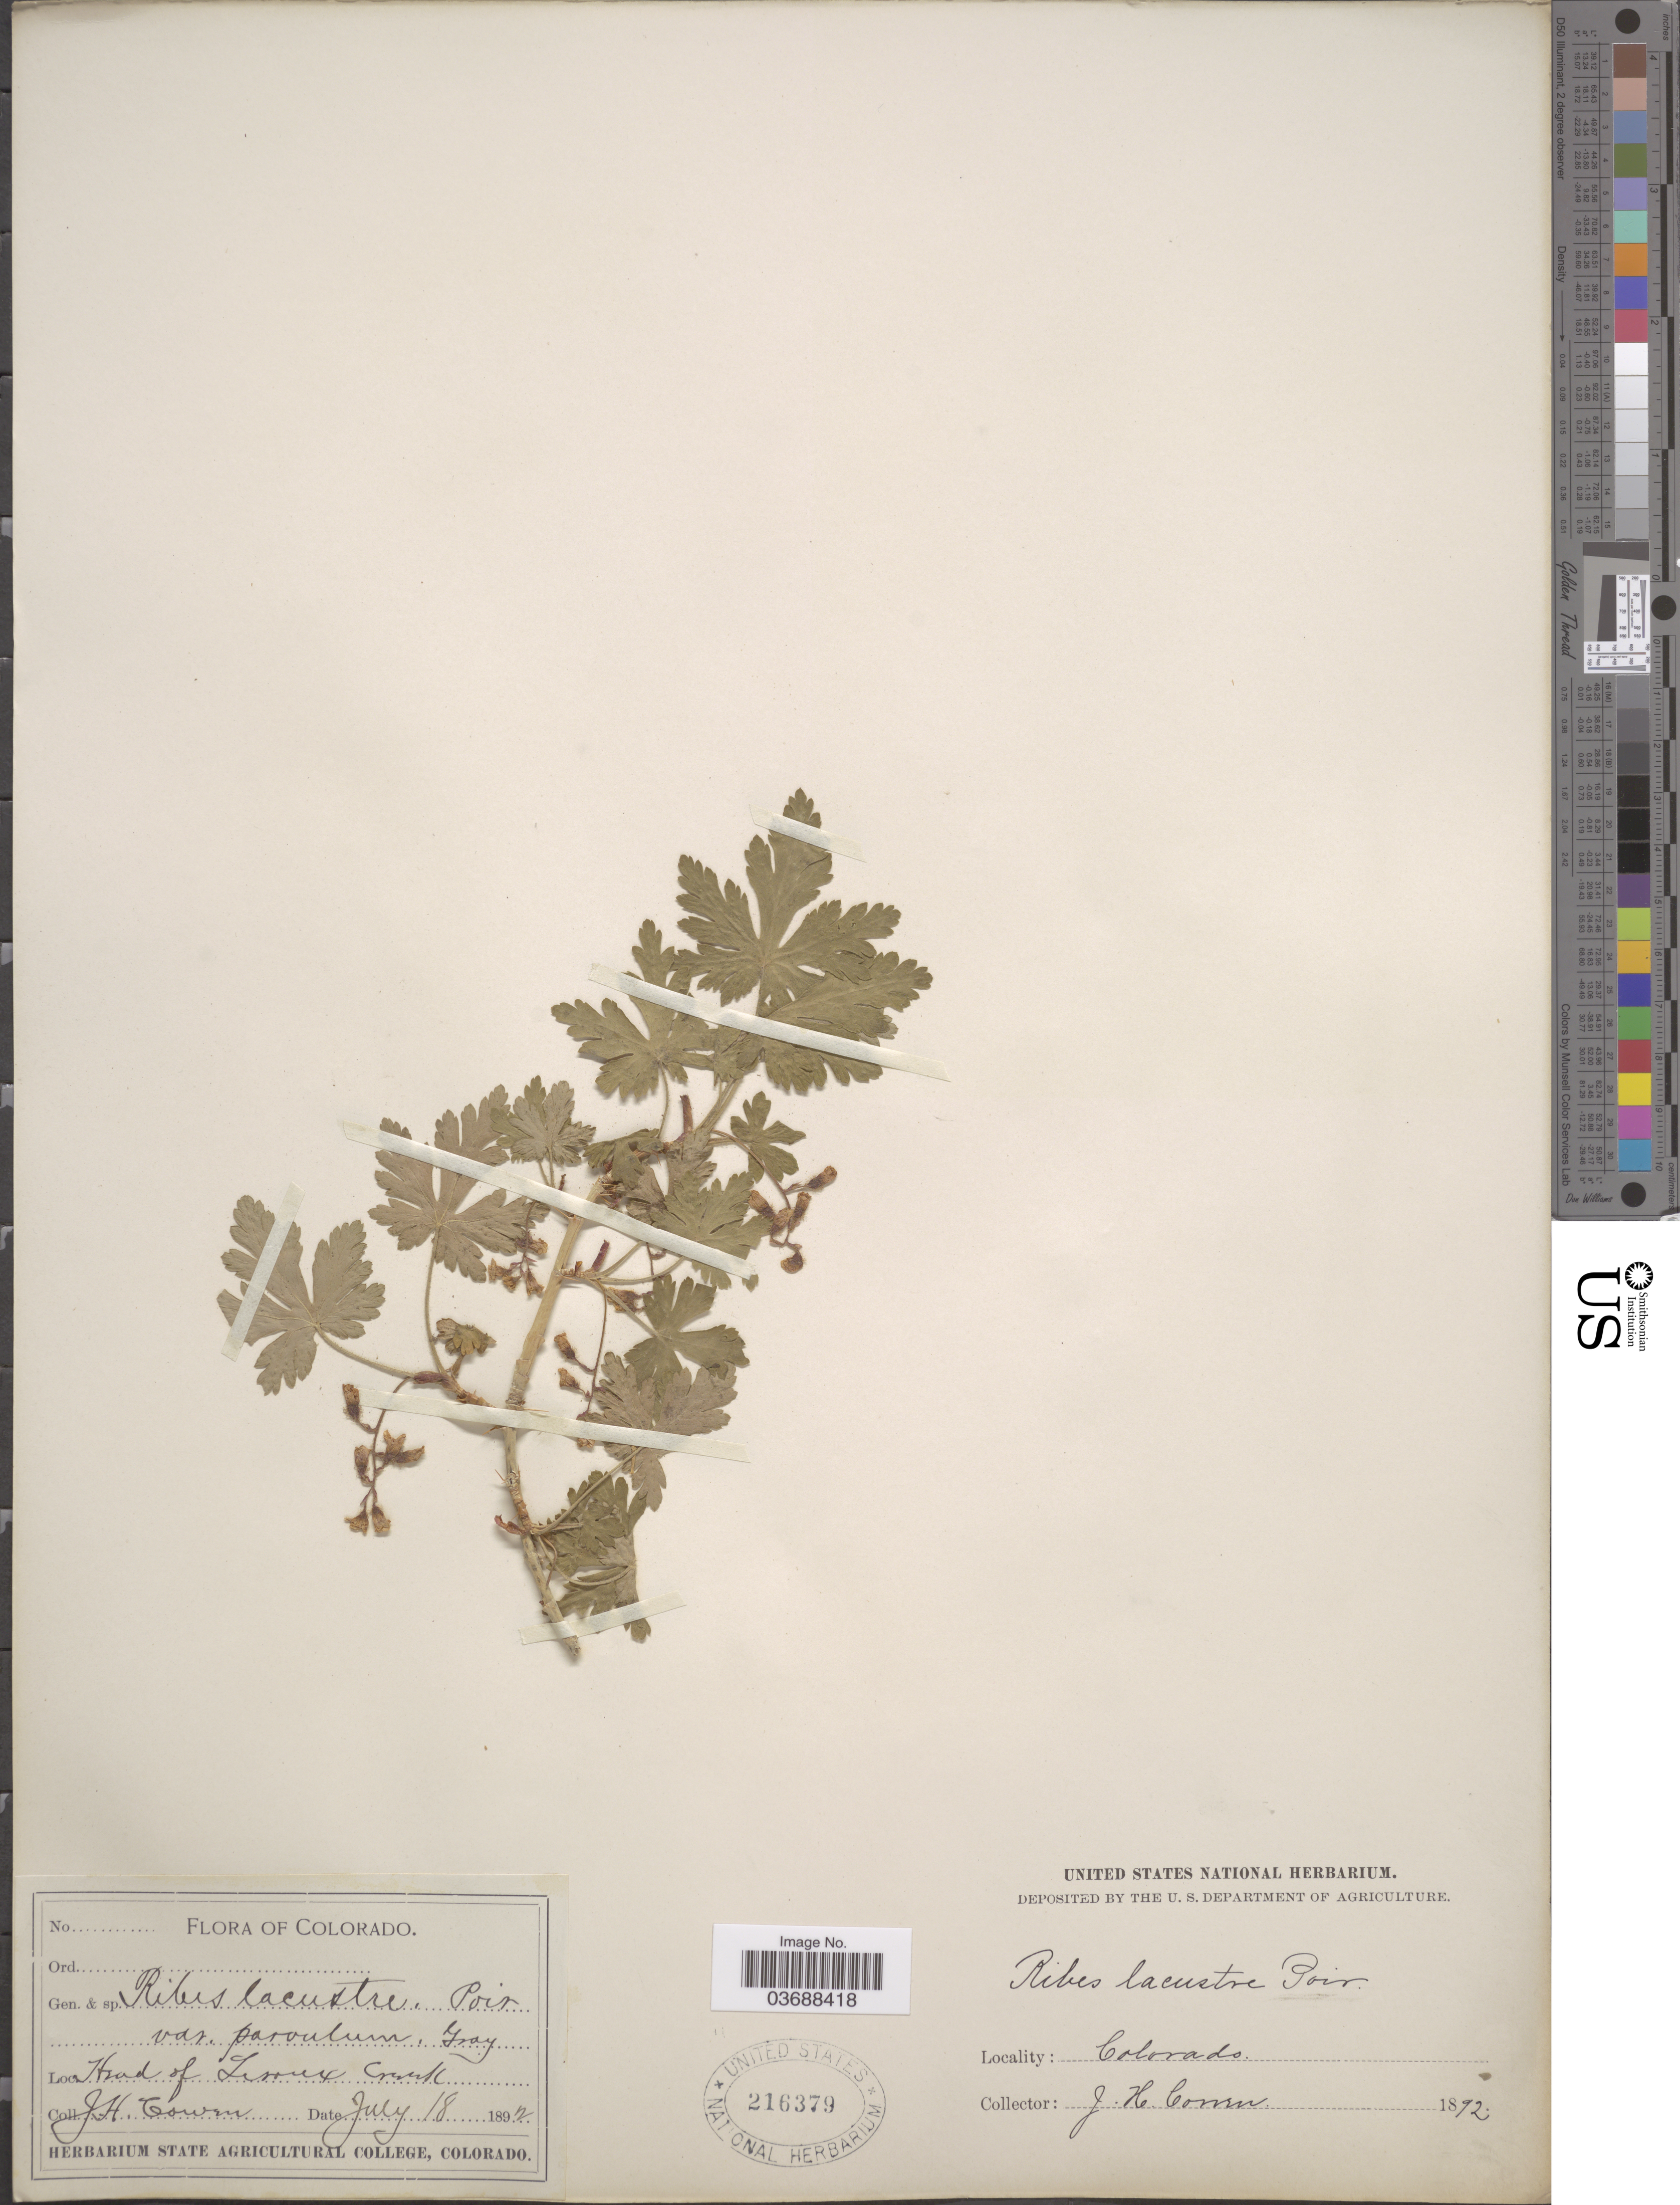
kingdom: Plantae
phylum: Tracheophyta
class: Magnoliopsida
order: Saxifragales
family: Grossulariaceae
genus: Ribes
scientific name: Ribes montigenum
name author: McClatchie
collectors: J. H. Cowen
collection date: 1892-07-18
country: United States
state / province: Colorado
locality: Head of Lesoux* Creek.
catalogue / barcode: US 216379